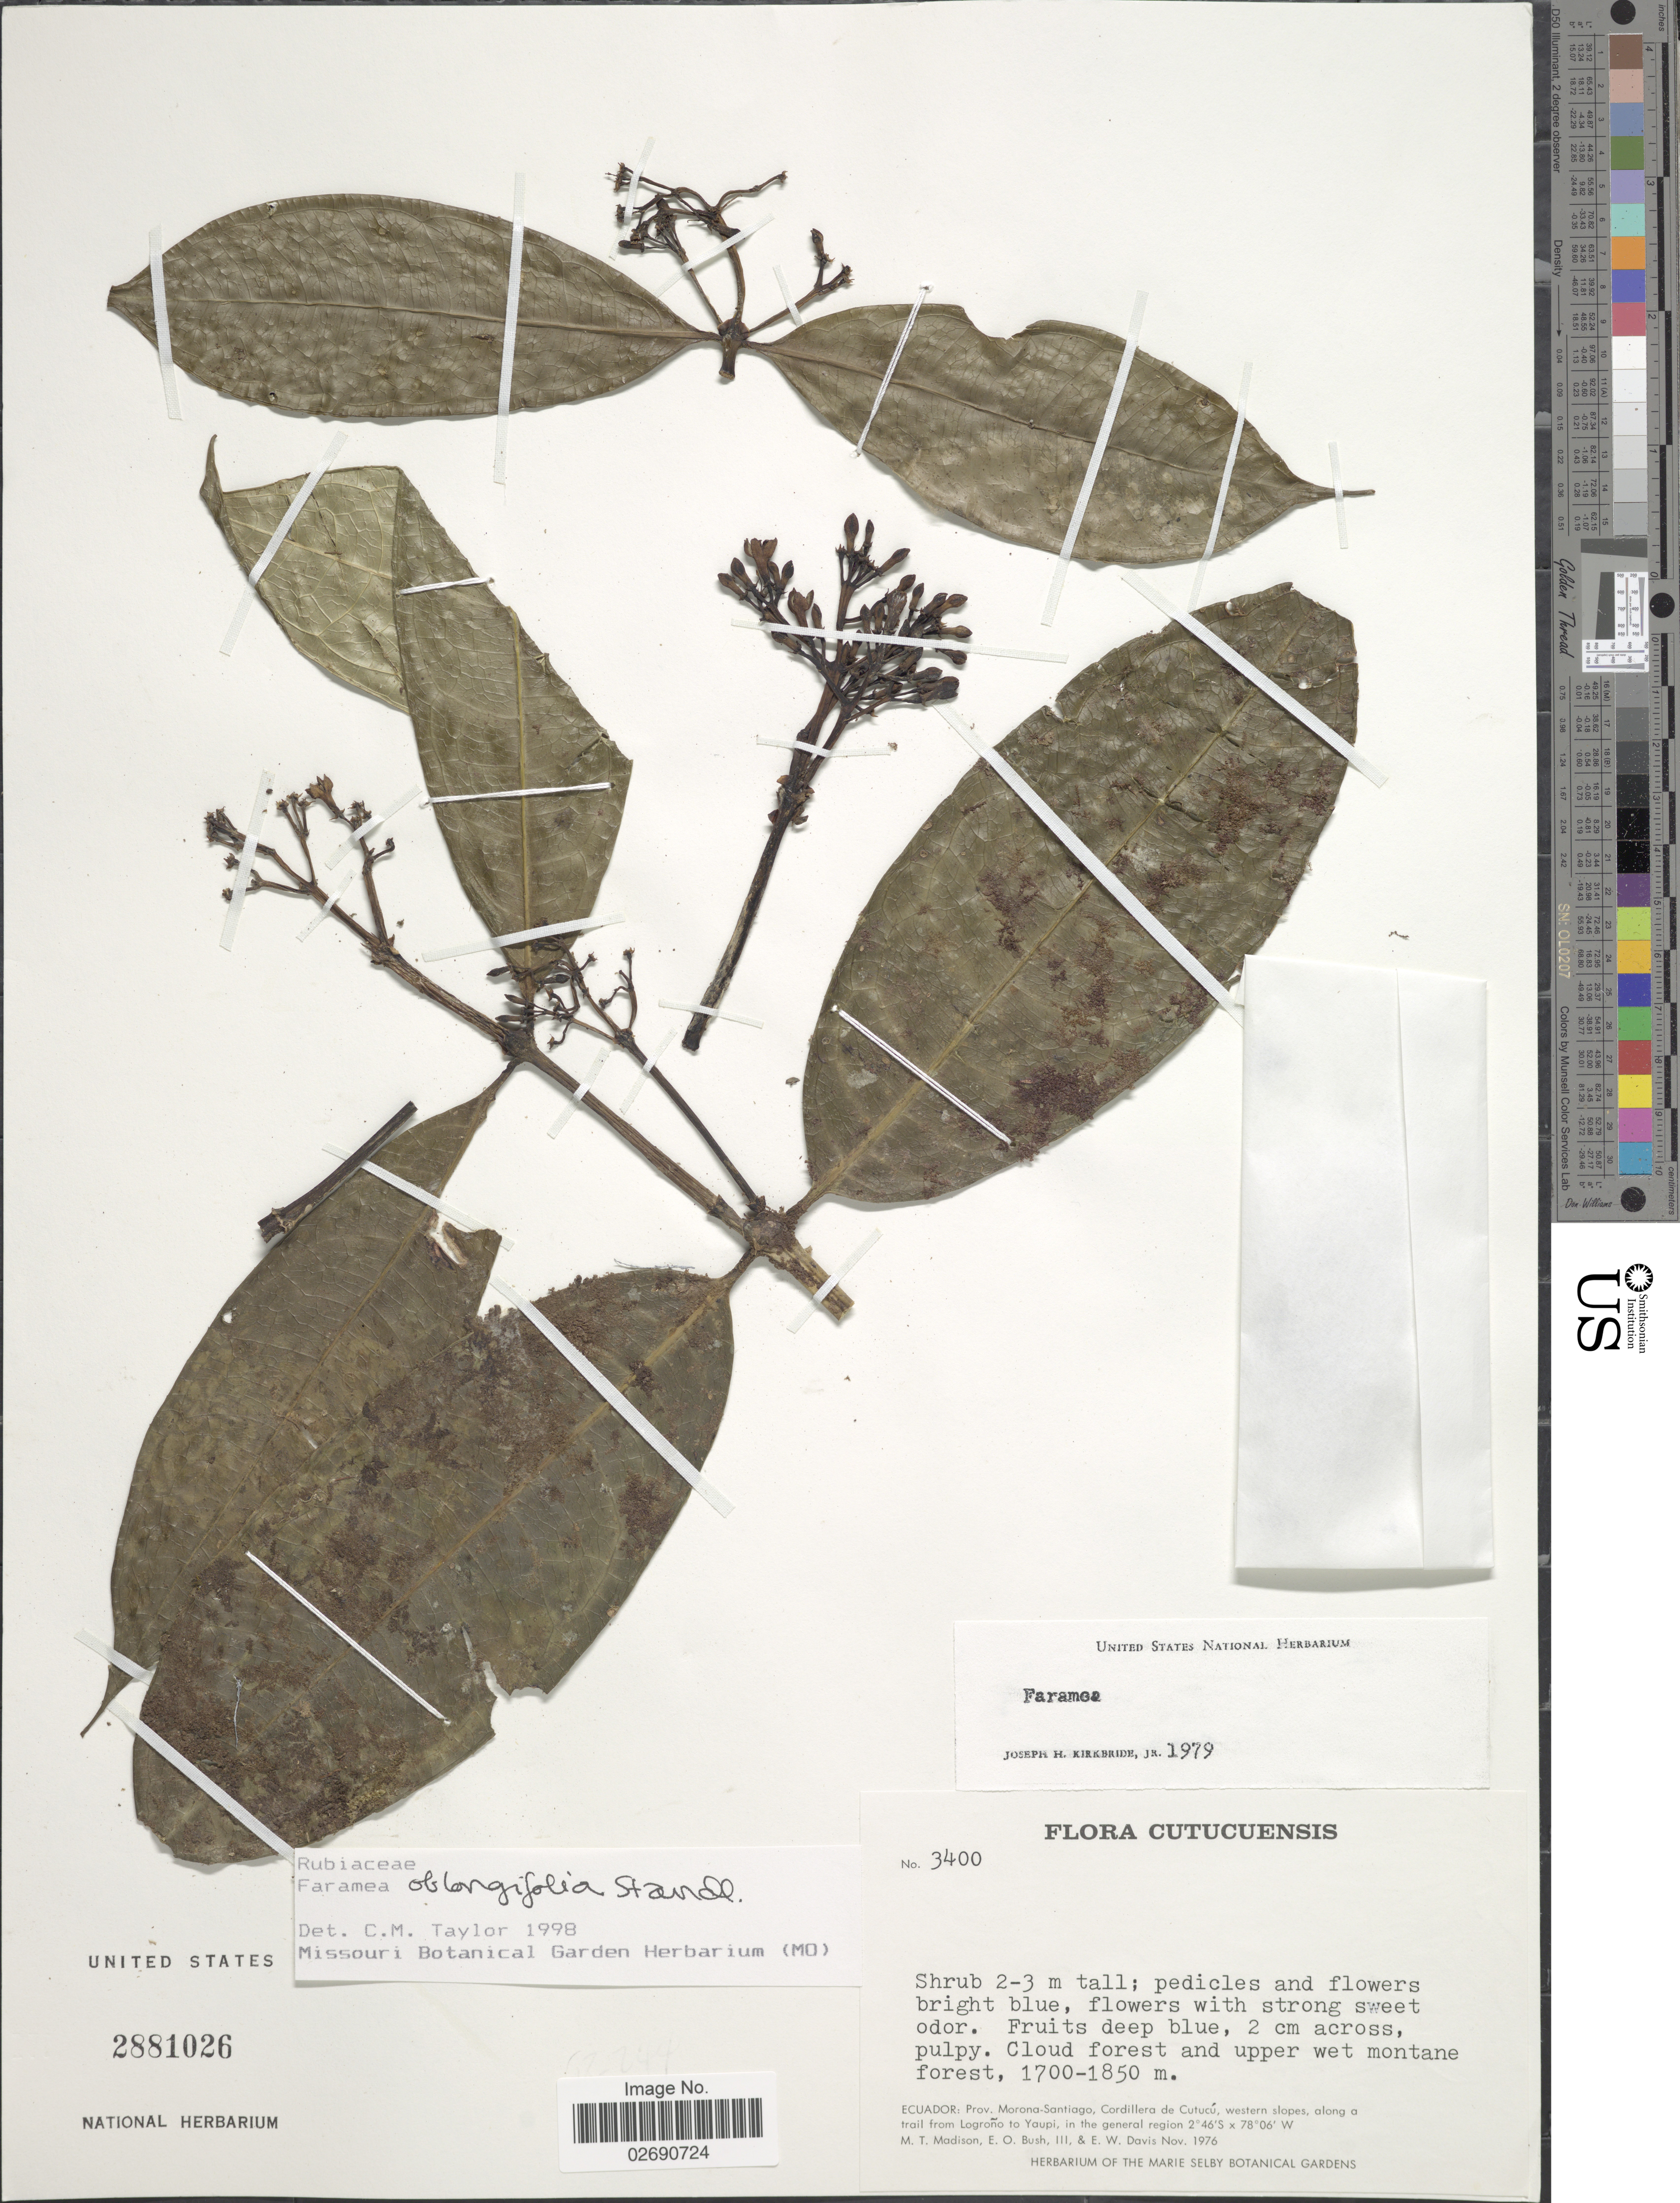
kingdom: Plantae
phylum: Tracheophyta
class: Magnoliopsida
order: Gentianales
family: Rubiaceae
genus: Faramea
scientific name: Faramea oblongifolia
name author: Standl.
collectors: M. T. Madison, E. O. Bush & E. W. Davis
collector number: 3400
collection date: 1976-11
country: Ecuador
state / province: Morona-Santiago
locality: Cutucuensis, Cloud forest and upper wet montane forest; Cordillera de Cutucú, western slope, along a trail from Logroño to Yaupi, in the general region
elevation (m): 1700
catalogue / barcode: US 2881026